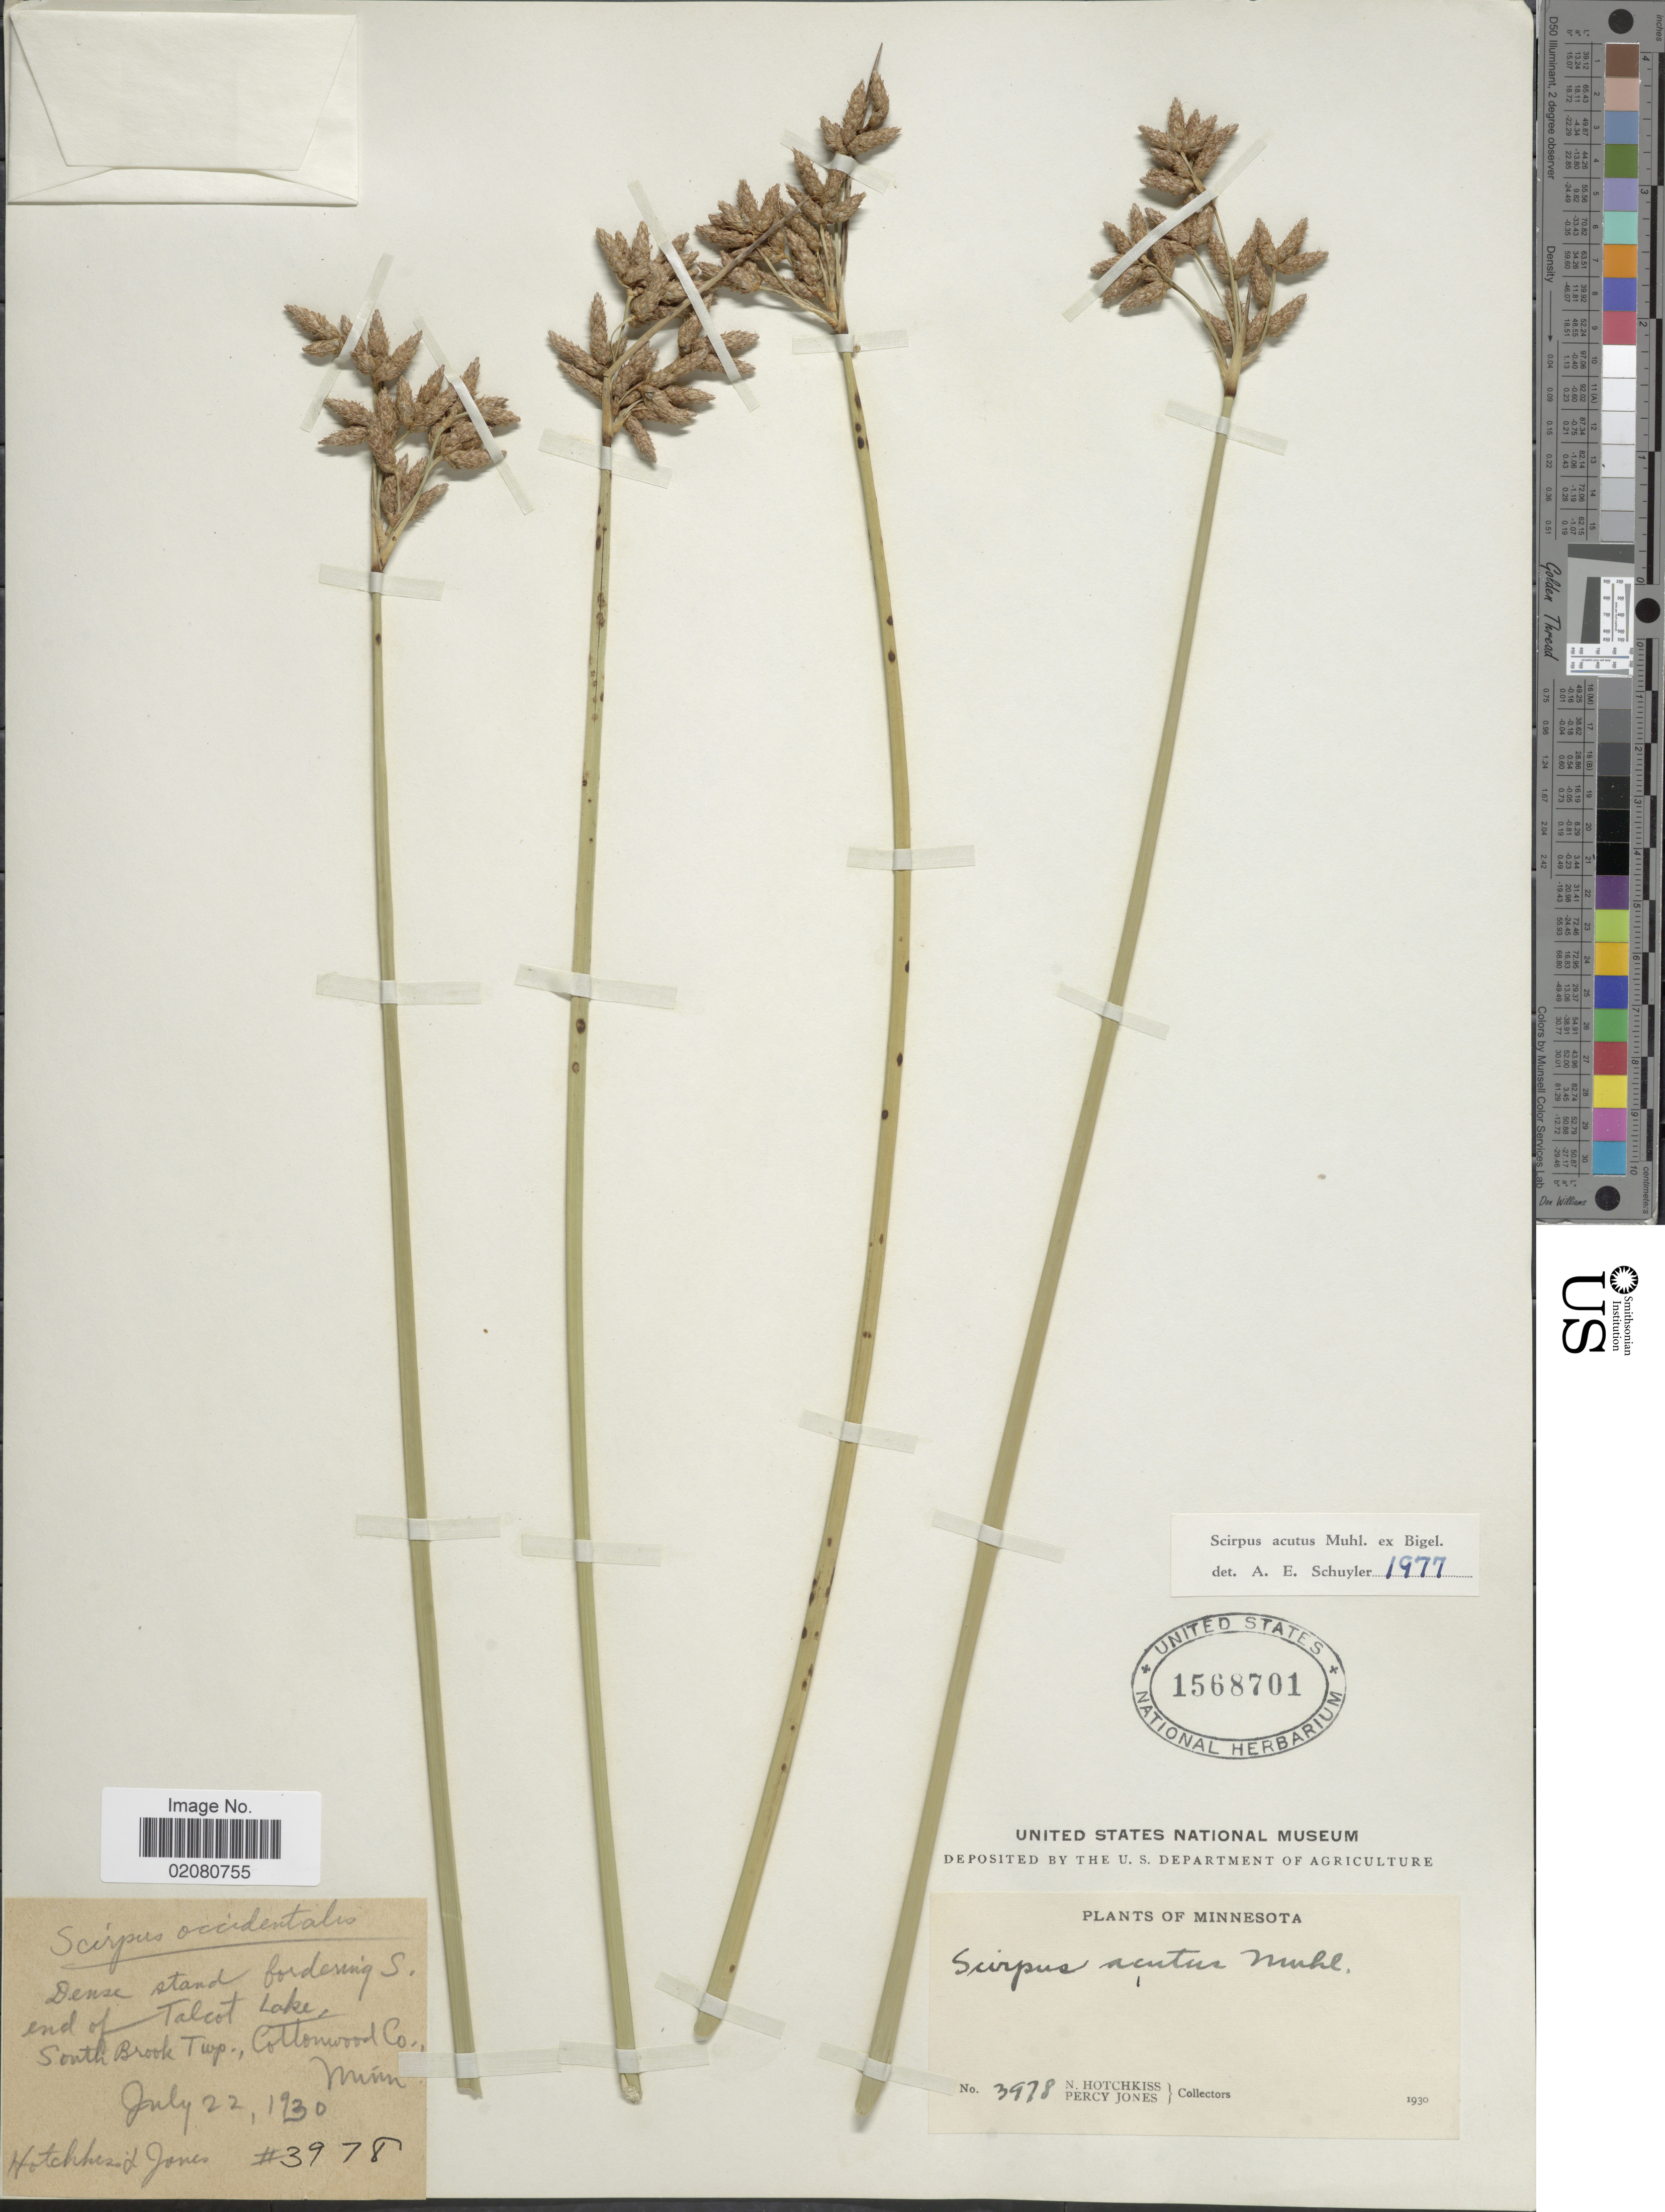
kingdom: Plantae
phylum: Tracheophyta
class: Liliopsida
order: Poales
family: Cyperaceae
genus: Schoenoplectus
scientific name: Schoenoplectus acutus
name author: (Muhl. ex Bigelow) Á. Löve & D. Löve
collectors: N. Hotchkiss & P. Jones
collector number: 3978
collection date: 1930-07-22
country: United States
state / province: Minnesota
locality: South Brook Twp., Cottonwood Co., Minn.Talcot Lake.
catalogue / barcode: US 1568701